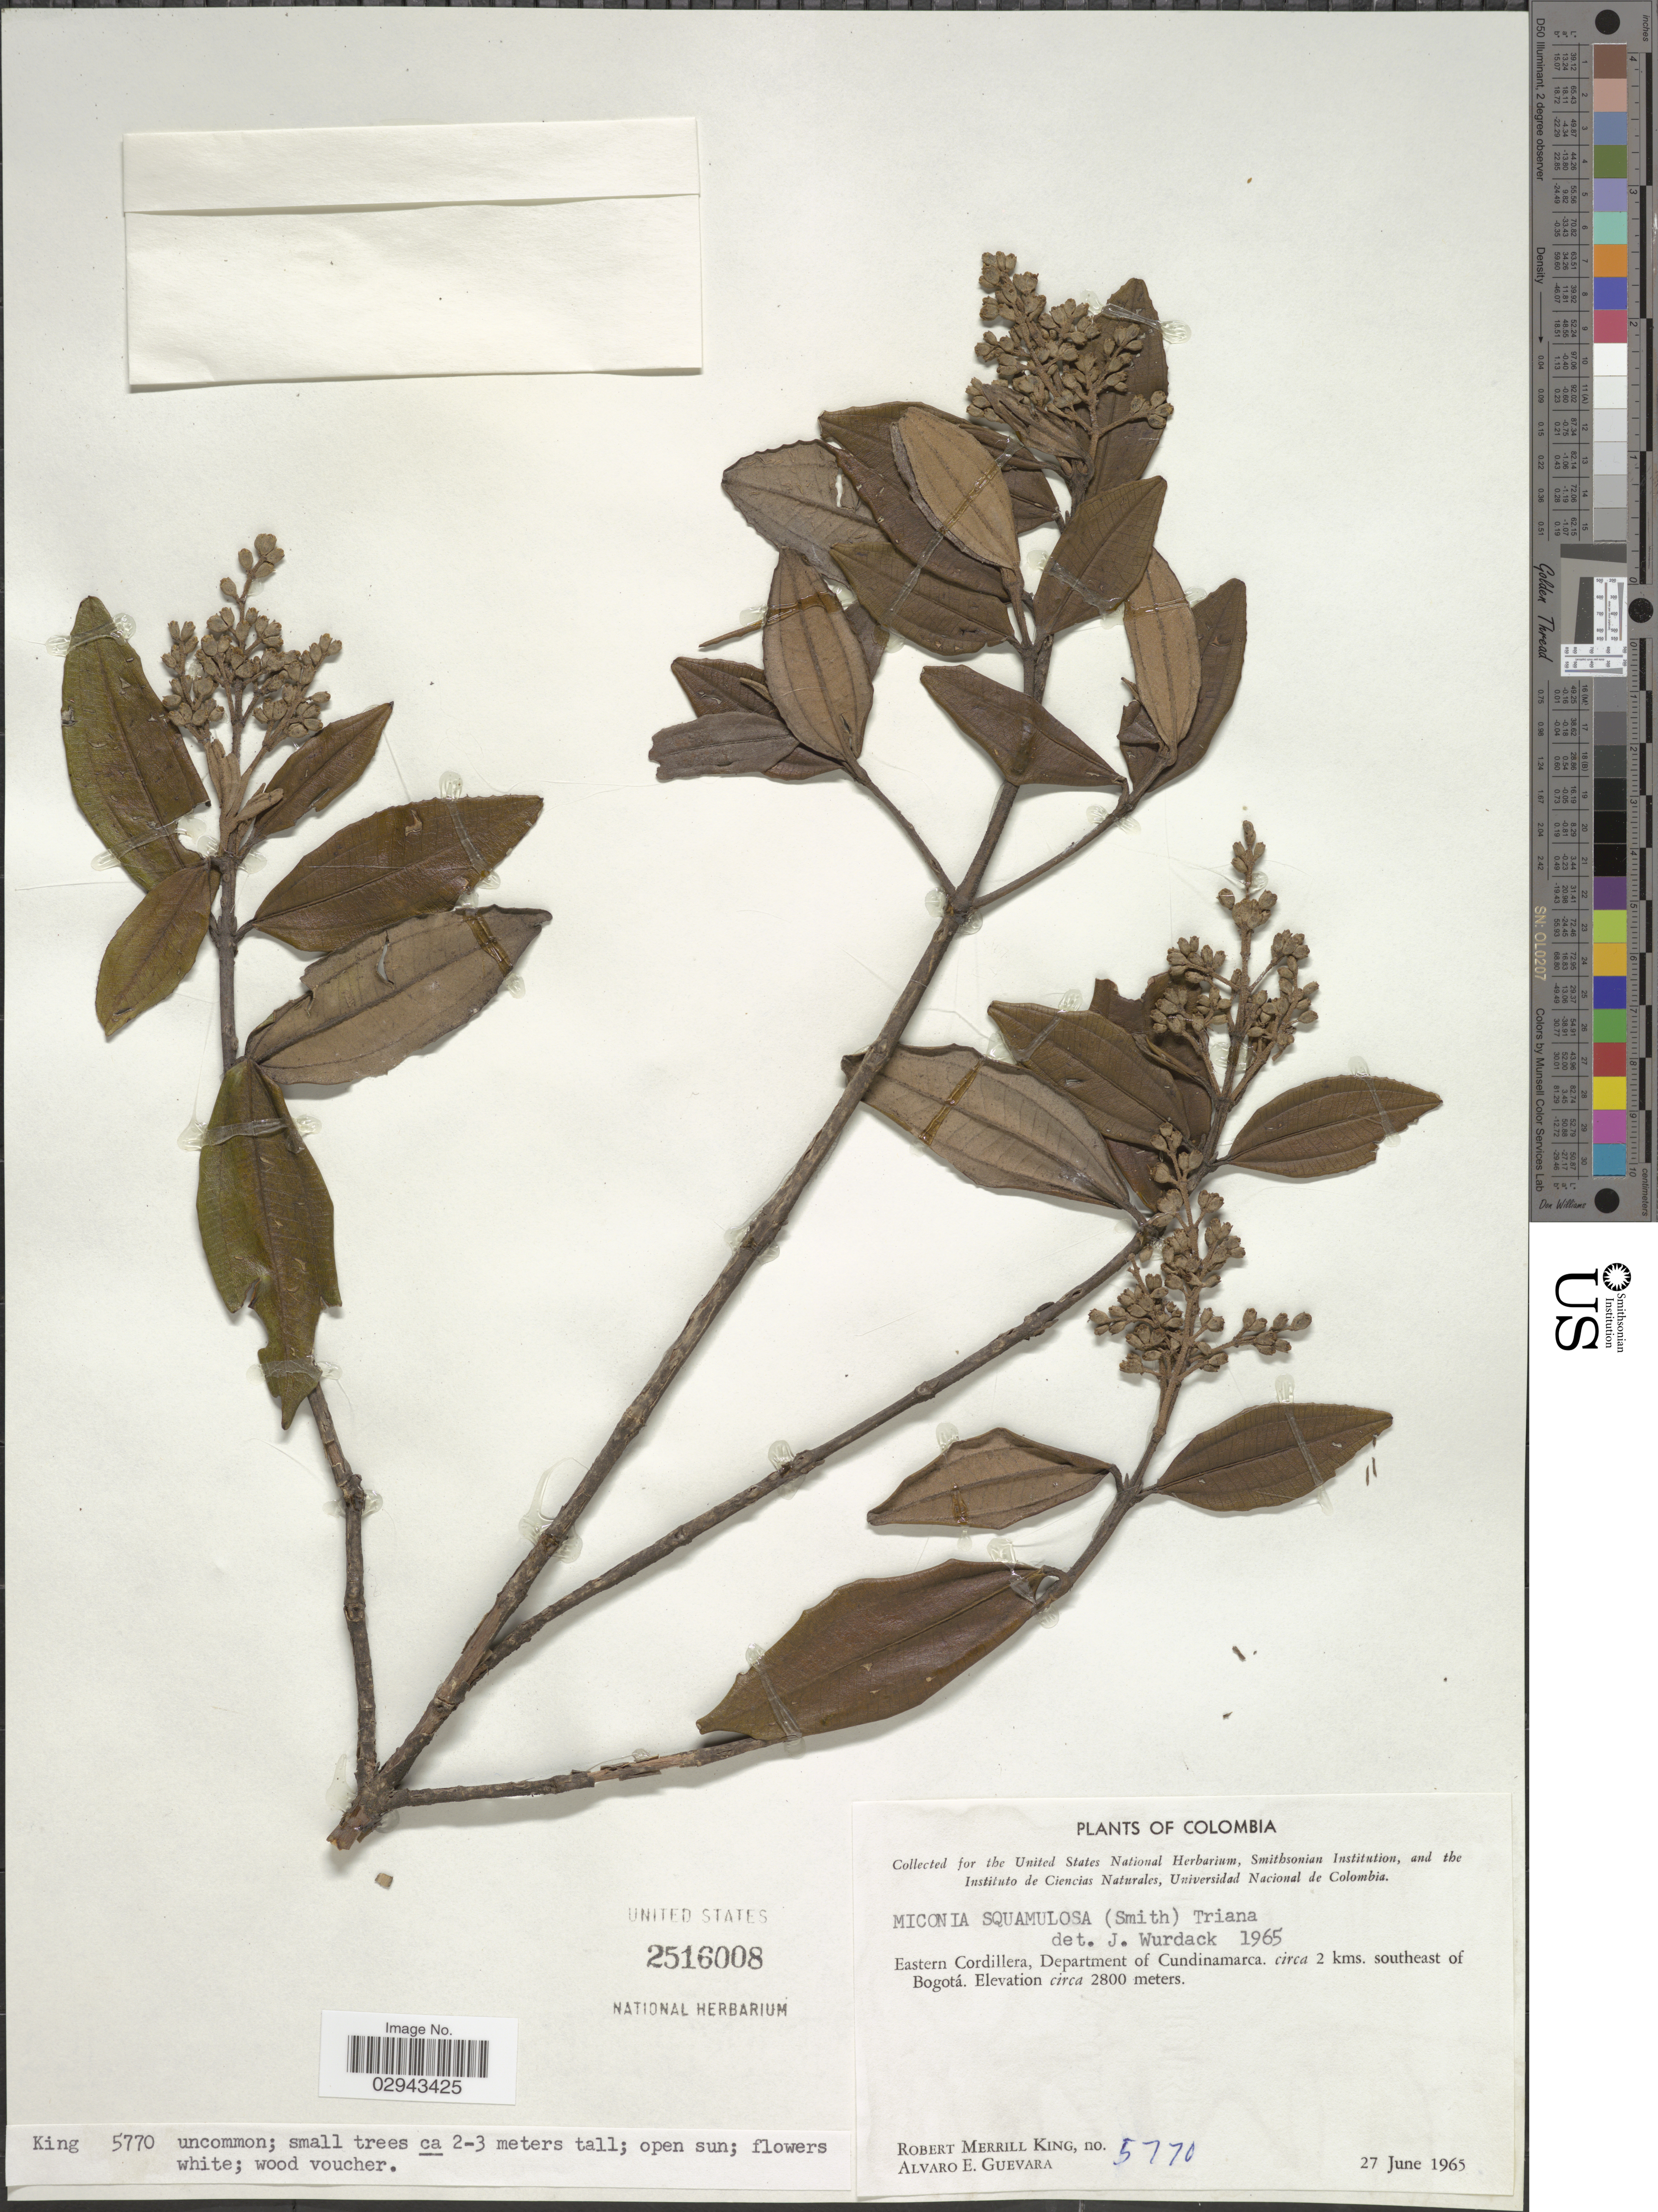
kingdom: Plantae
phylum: Tracheophyta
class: Magnoliopsida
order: Myrtales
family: Melastomataceae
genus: Miconia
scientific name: Miconia squamulosa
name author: (Sm.) Triana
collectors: R. M. King & A. E. Guevara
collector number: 5770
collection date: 1965-06-27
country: Colombia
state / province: Cundinamarca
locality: Eastern Cordillera, Department of Cundinamarca. circa 2 kms. southeast of Bogotá.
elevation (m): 2800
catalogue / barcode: US 2516008